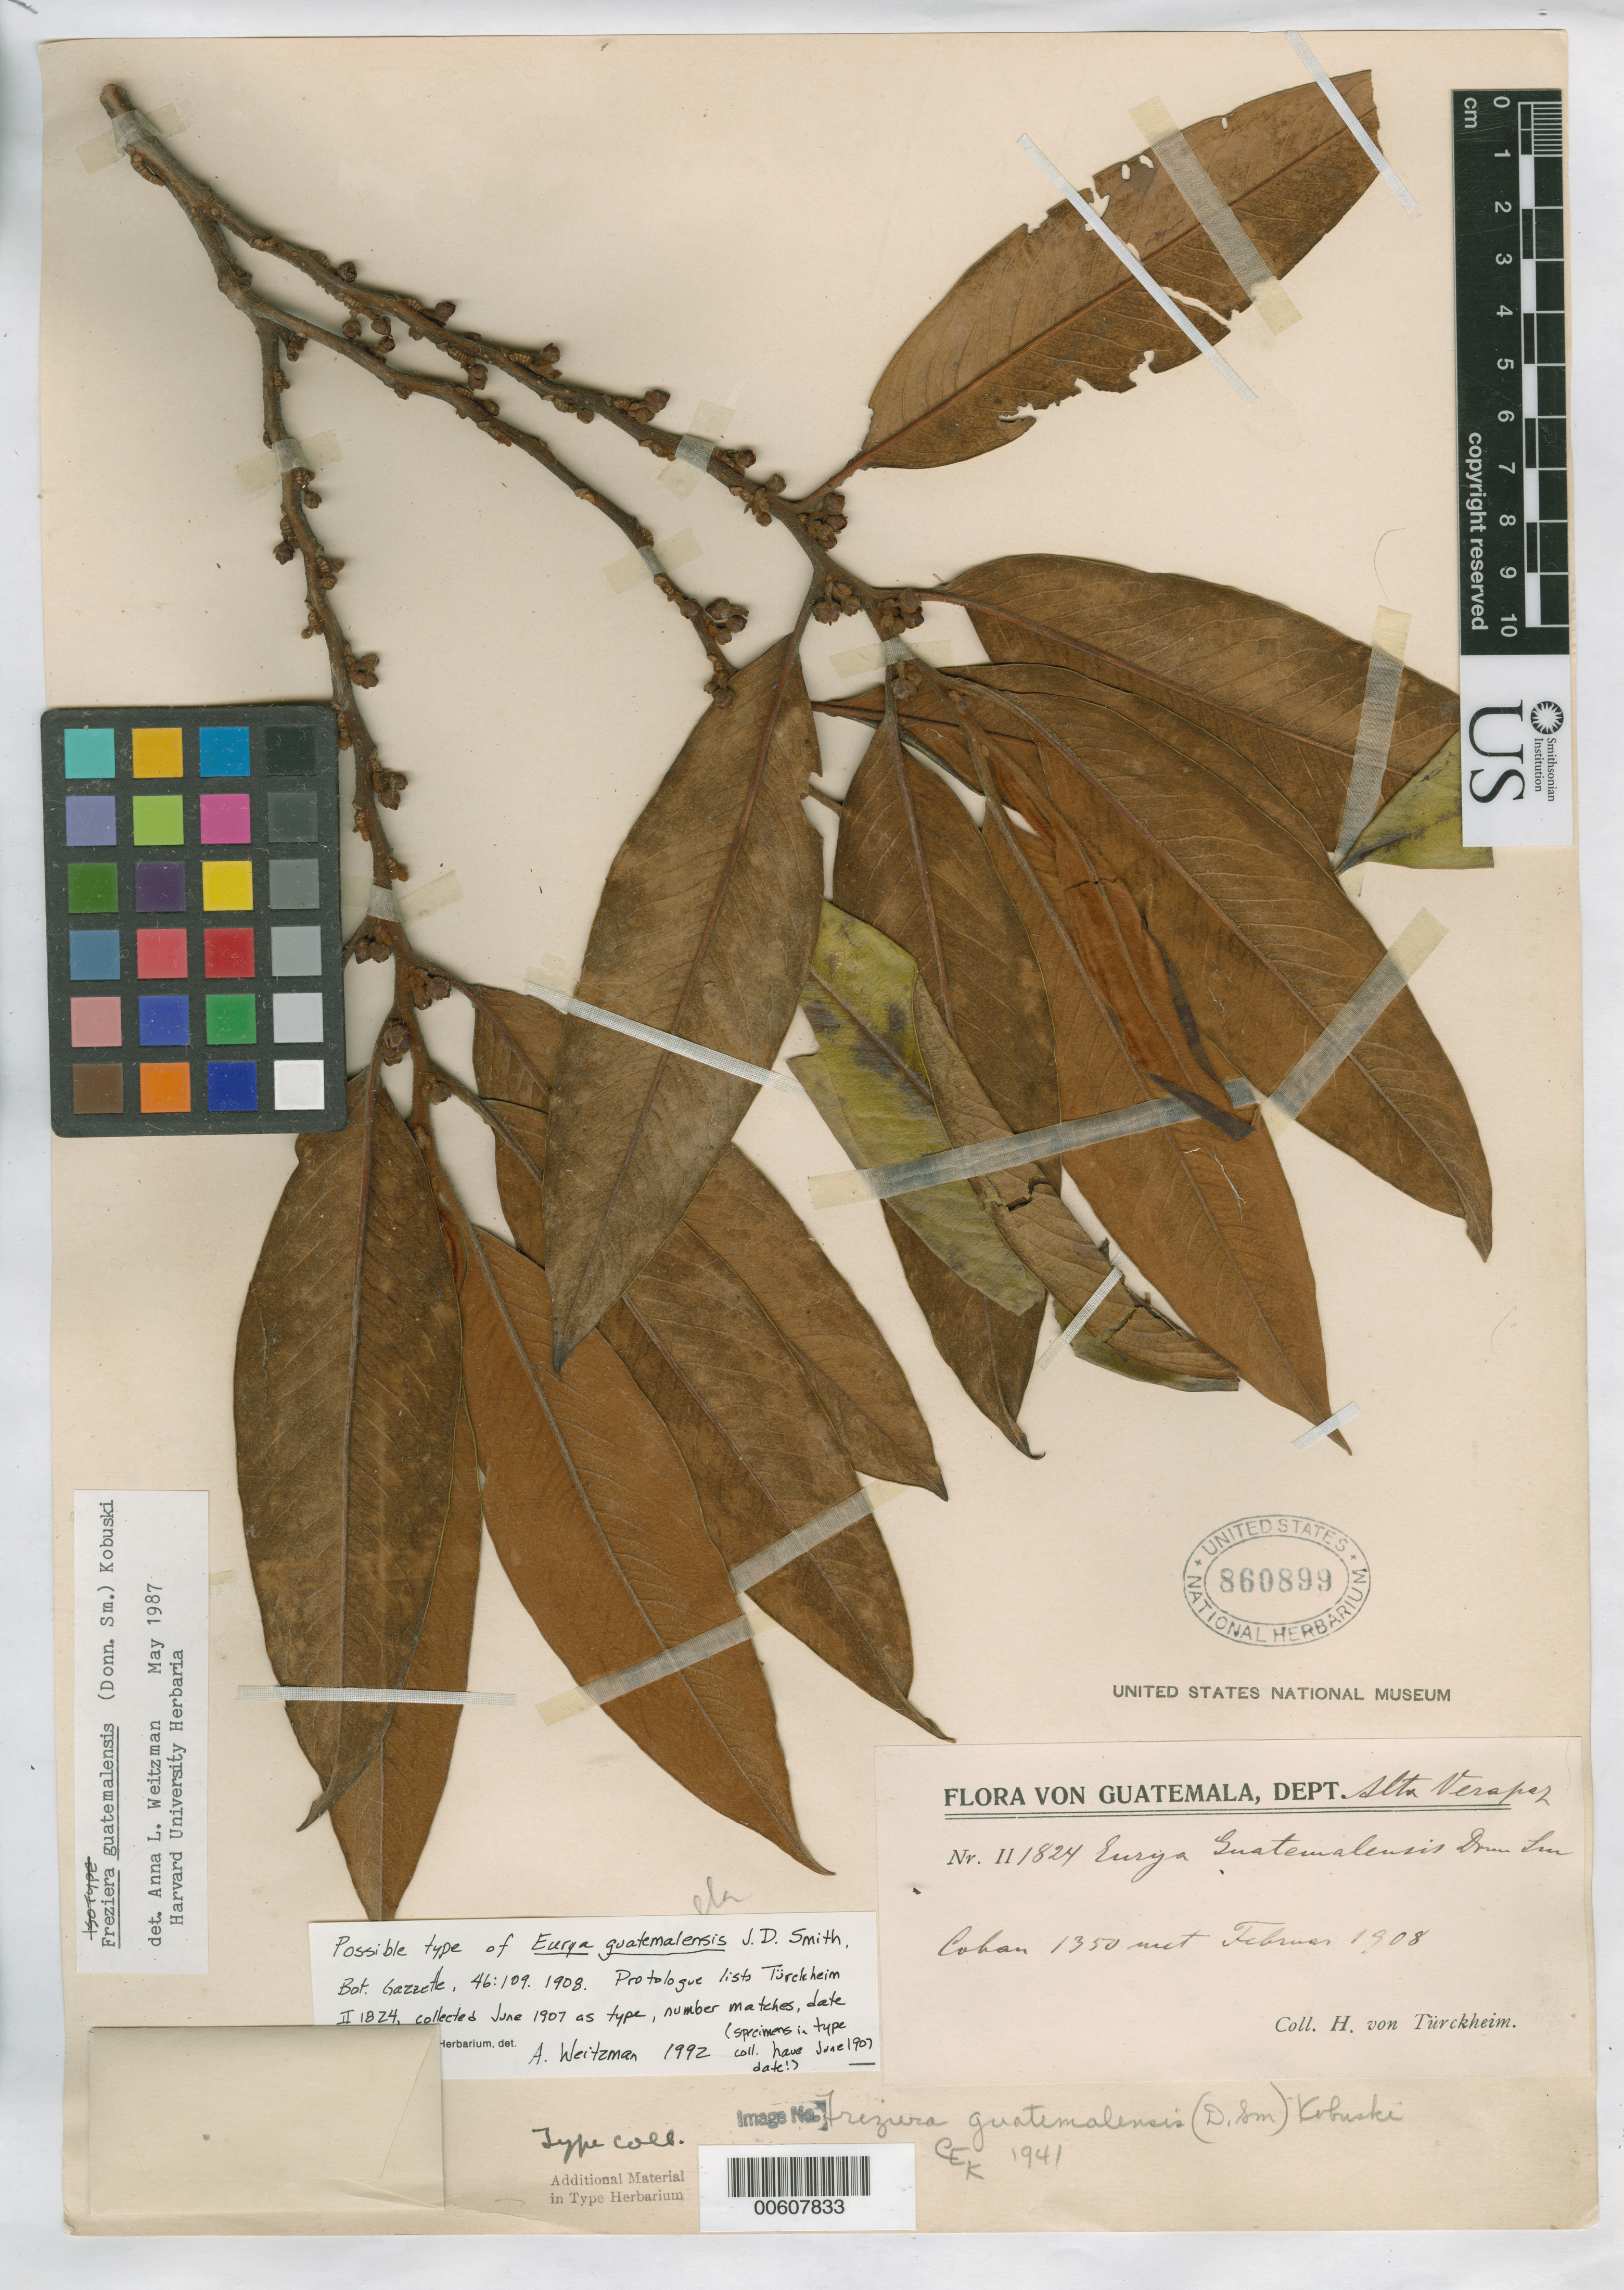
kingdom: Plantae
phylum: Tracheophyta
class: Magnoliopsida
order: Ericales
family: Pentaphylacaceae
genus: Eurya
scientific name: Eurya guatemalensis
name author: Donn. Sm.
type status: Possible Type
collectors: H. von Türckheim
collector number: II 1824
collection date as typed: Feb 1908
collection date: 1908-02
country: Guatemala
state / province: Alta Verapaz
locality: Coban.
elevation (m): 1350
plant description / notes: Collection date does not match protologue or other duplicates at US.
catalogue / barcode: US 860899